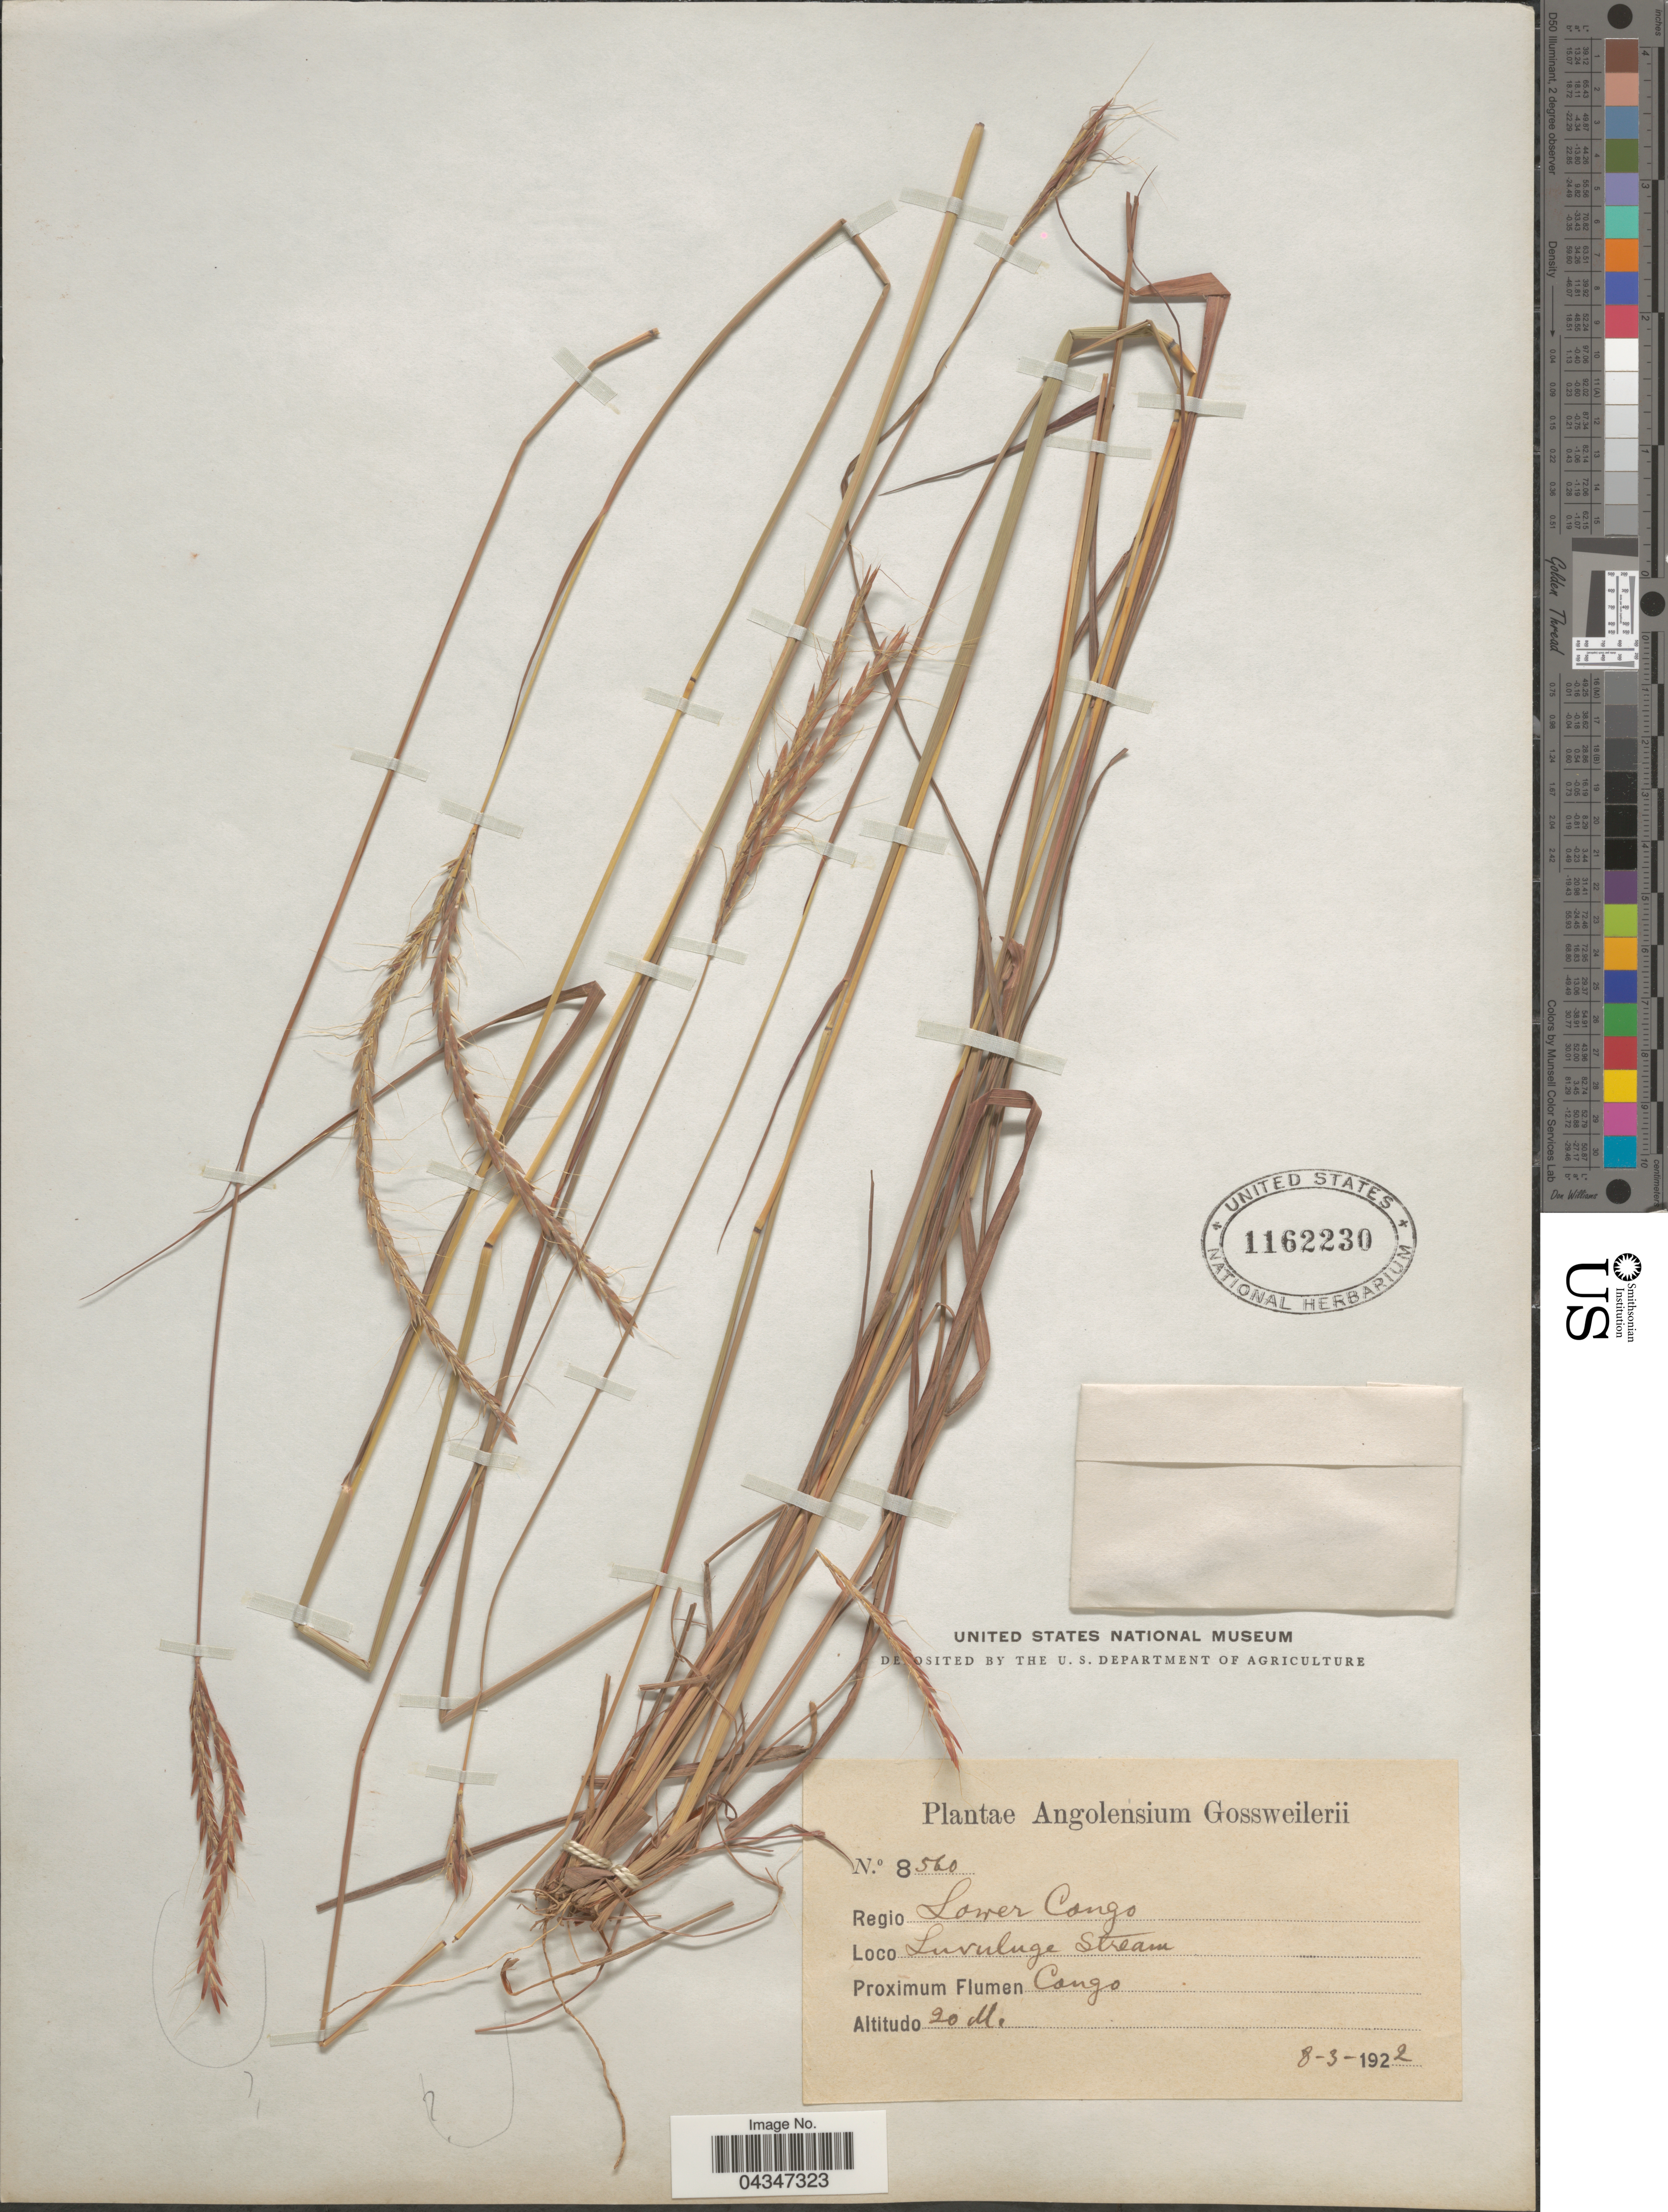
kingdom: Plantae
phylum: Tracheophyta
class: Liliopsida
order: Poales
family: Poaceae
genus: Andropogon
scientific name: Andropogon schirensis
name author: Hochst. ex A. Rich.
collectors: -. Gossweiler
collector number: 8560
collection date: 1922-03-08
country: Angola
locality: Regio Lower Congo. Luvuluge Stream. Congo.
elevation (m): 20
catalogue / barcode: US 1162230